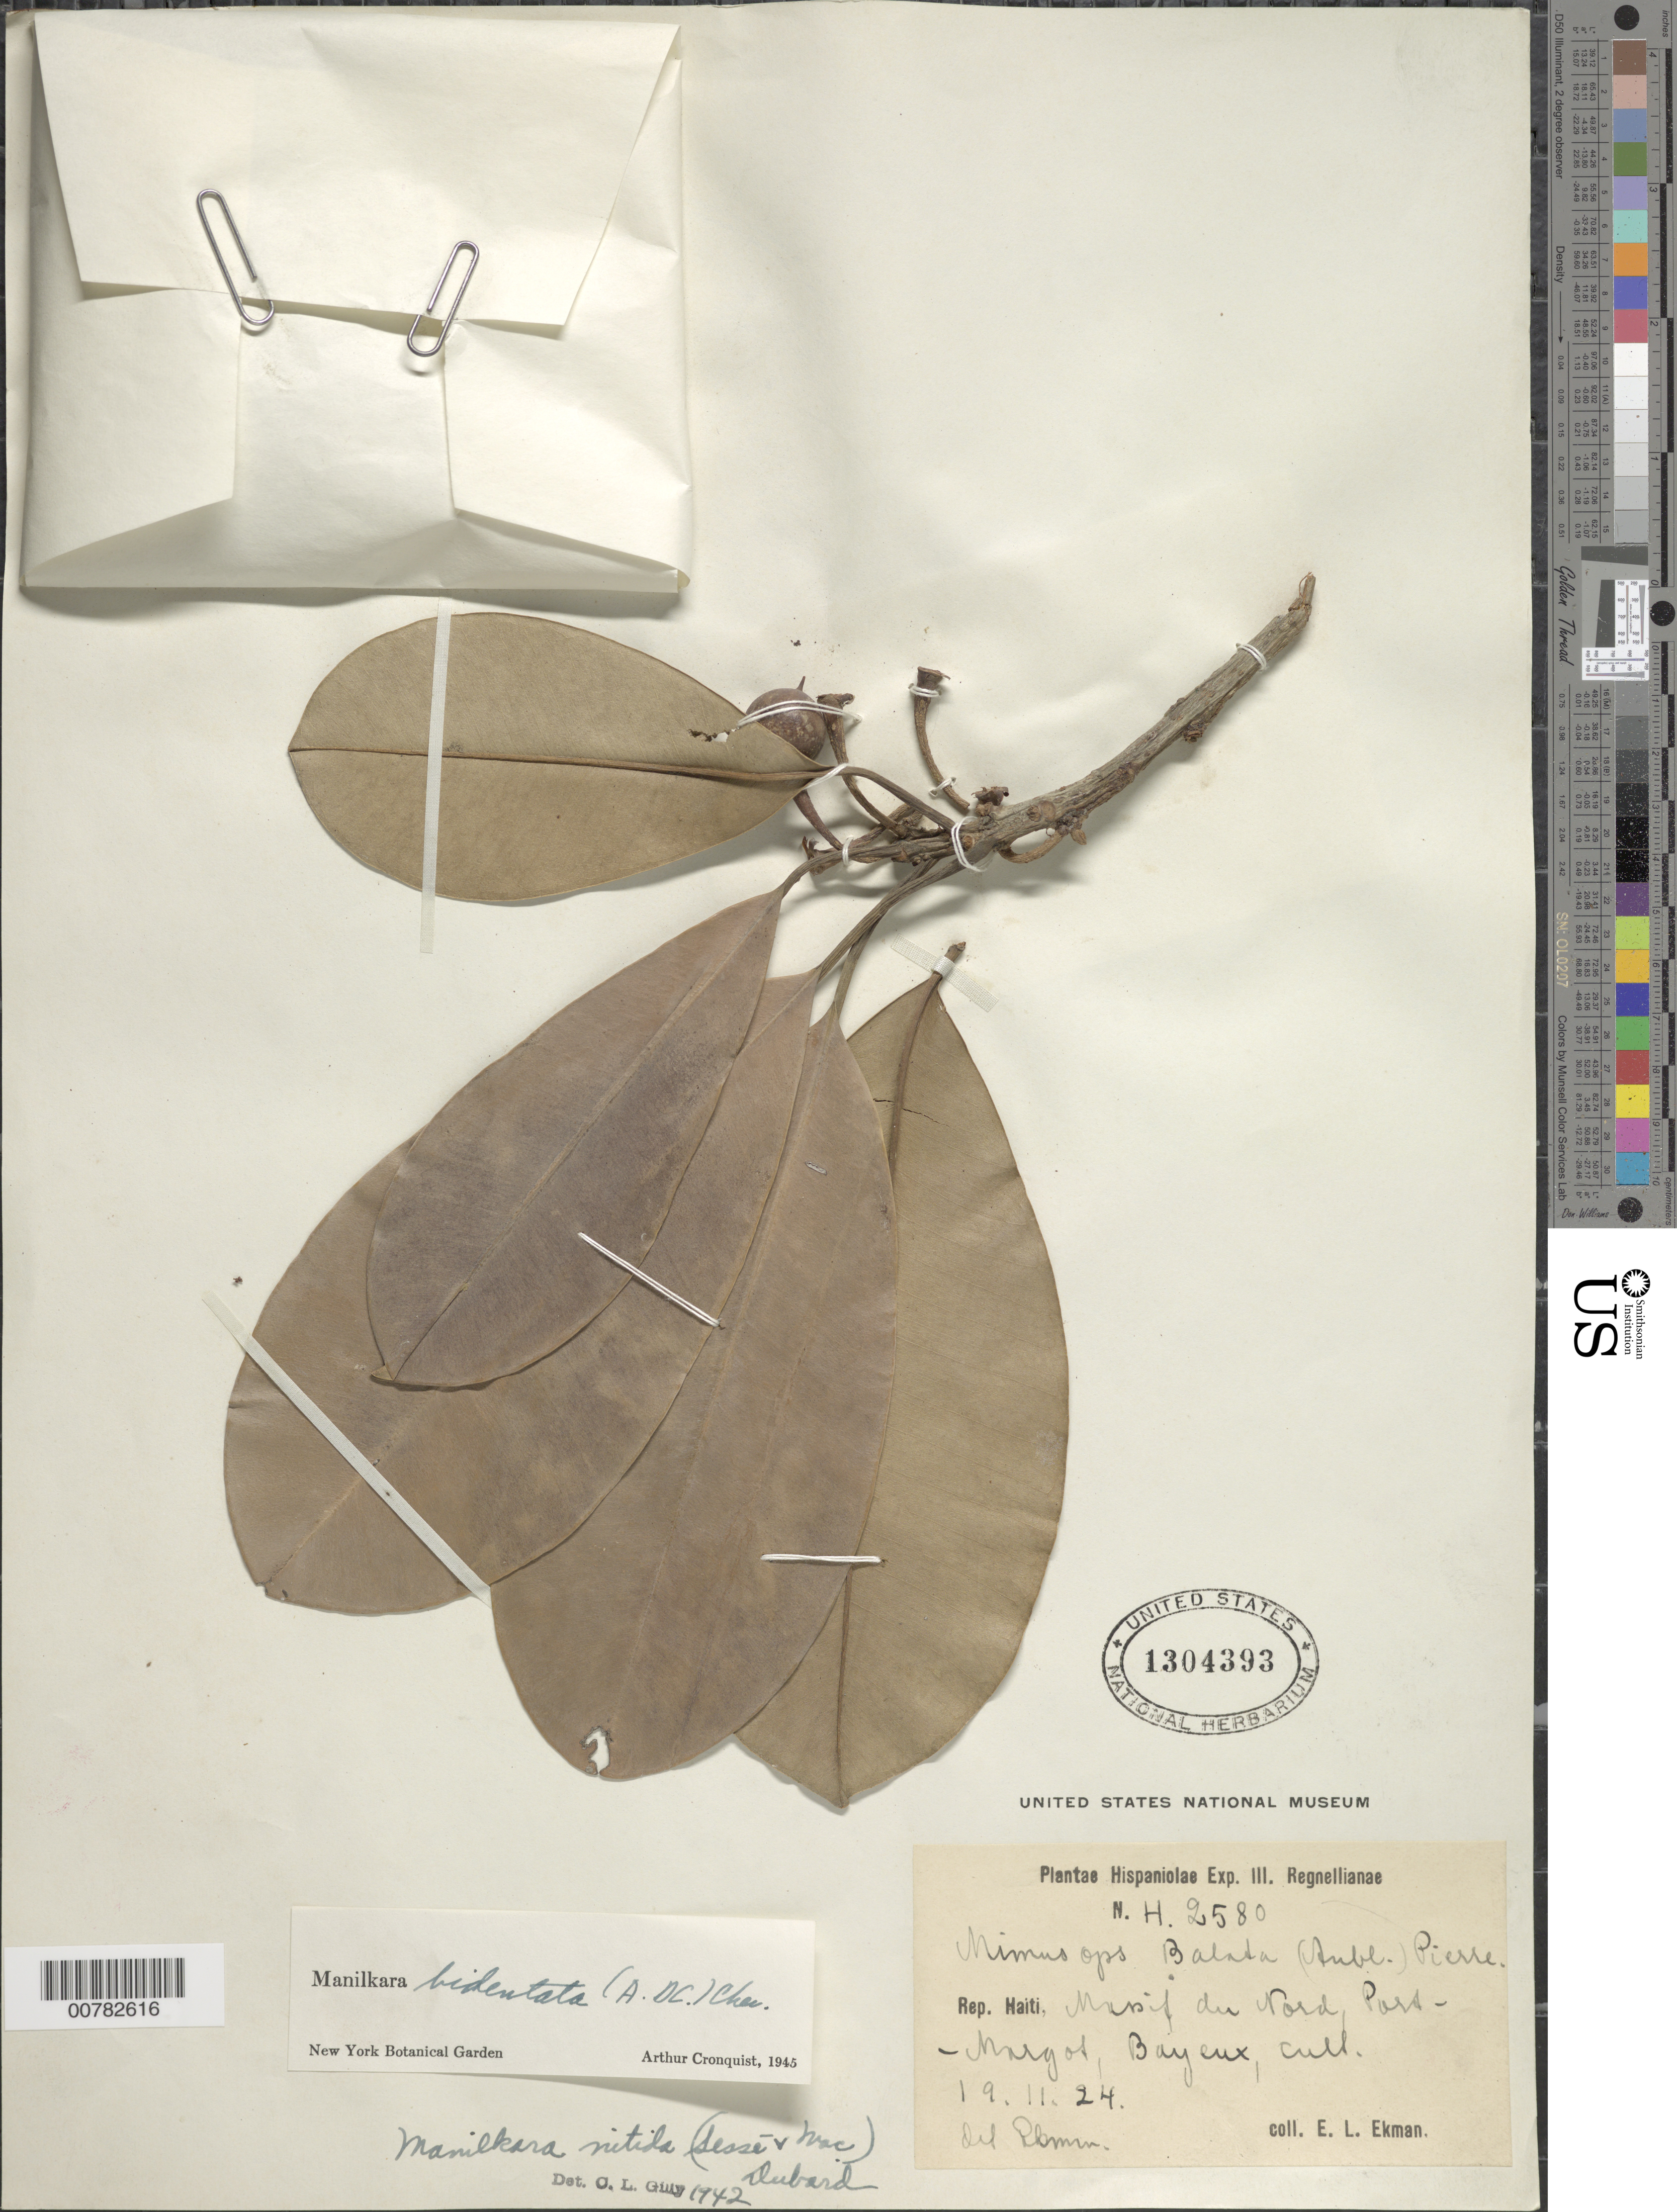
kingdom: Plantae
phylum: Tracheophyta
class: Magnoliopsida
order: Ericales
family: Sapotaceae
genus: Manilkara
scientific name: Manilkara bidentata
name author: (A. DC.) A. Chev.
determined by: Cronquist, A. J.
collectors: E. L. Ekman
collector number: H 2580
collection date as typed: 19 Nov 1924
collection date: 1924-11-19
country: Haiti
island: Hispaniola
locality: Massif du Nord, Port-Margot, Bayeux.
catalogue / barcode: US 1304393